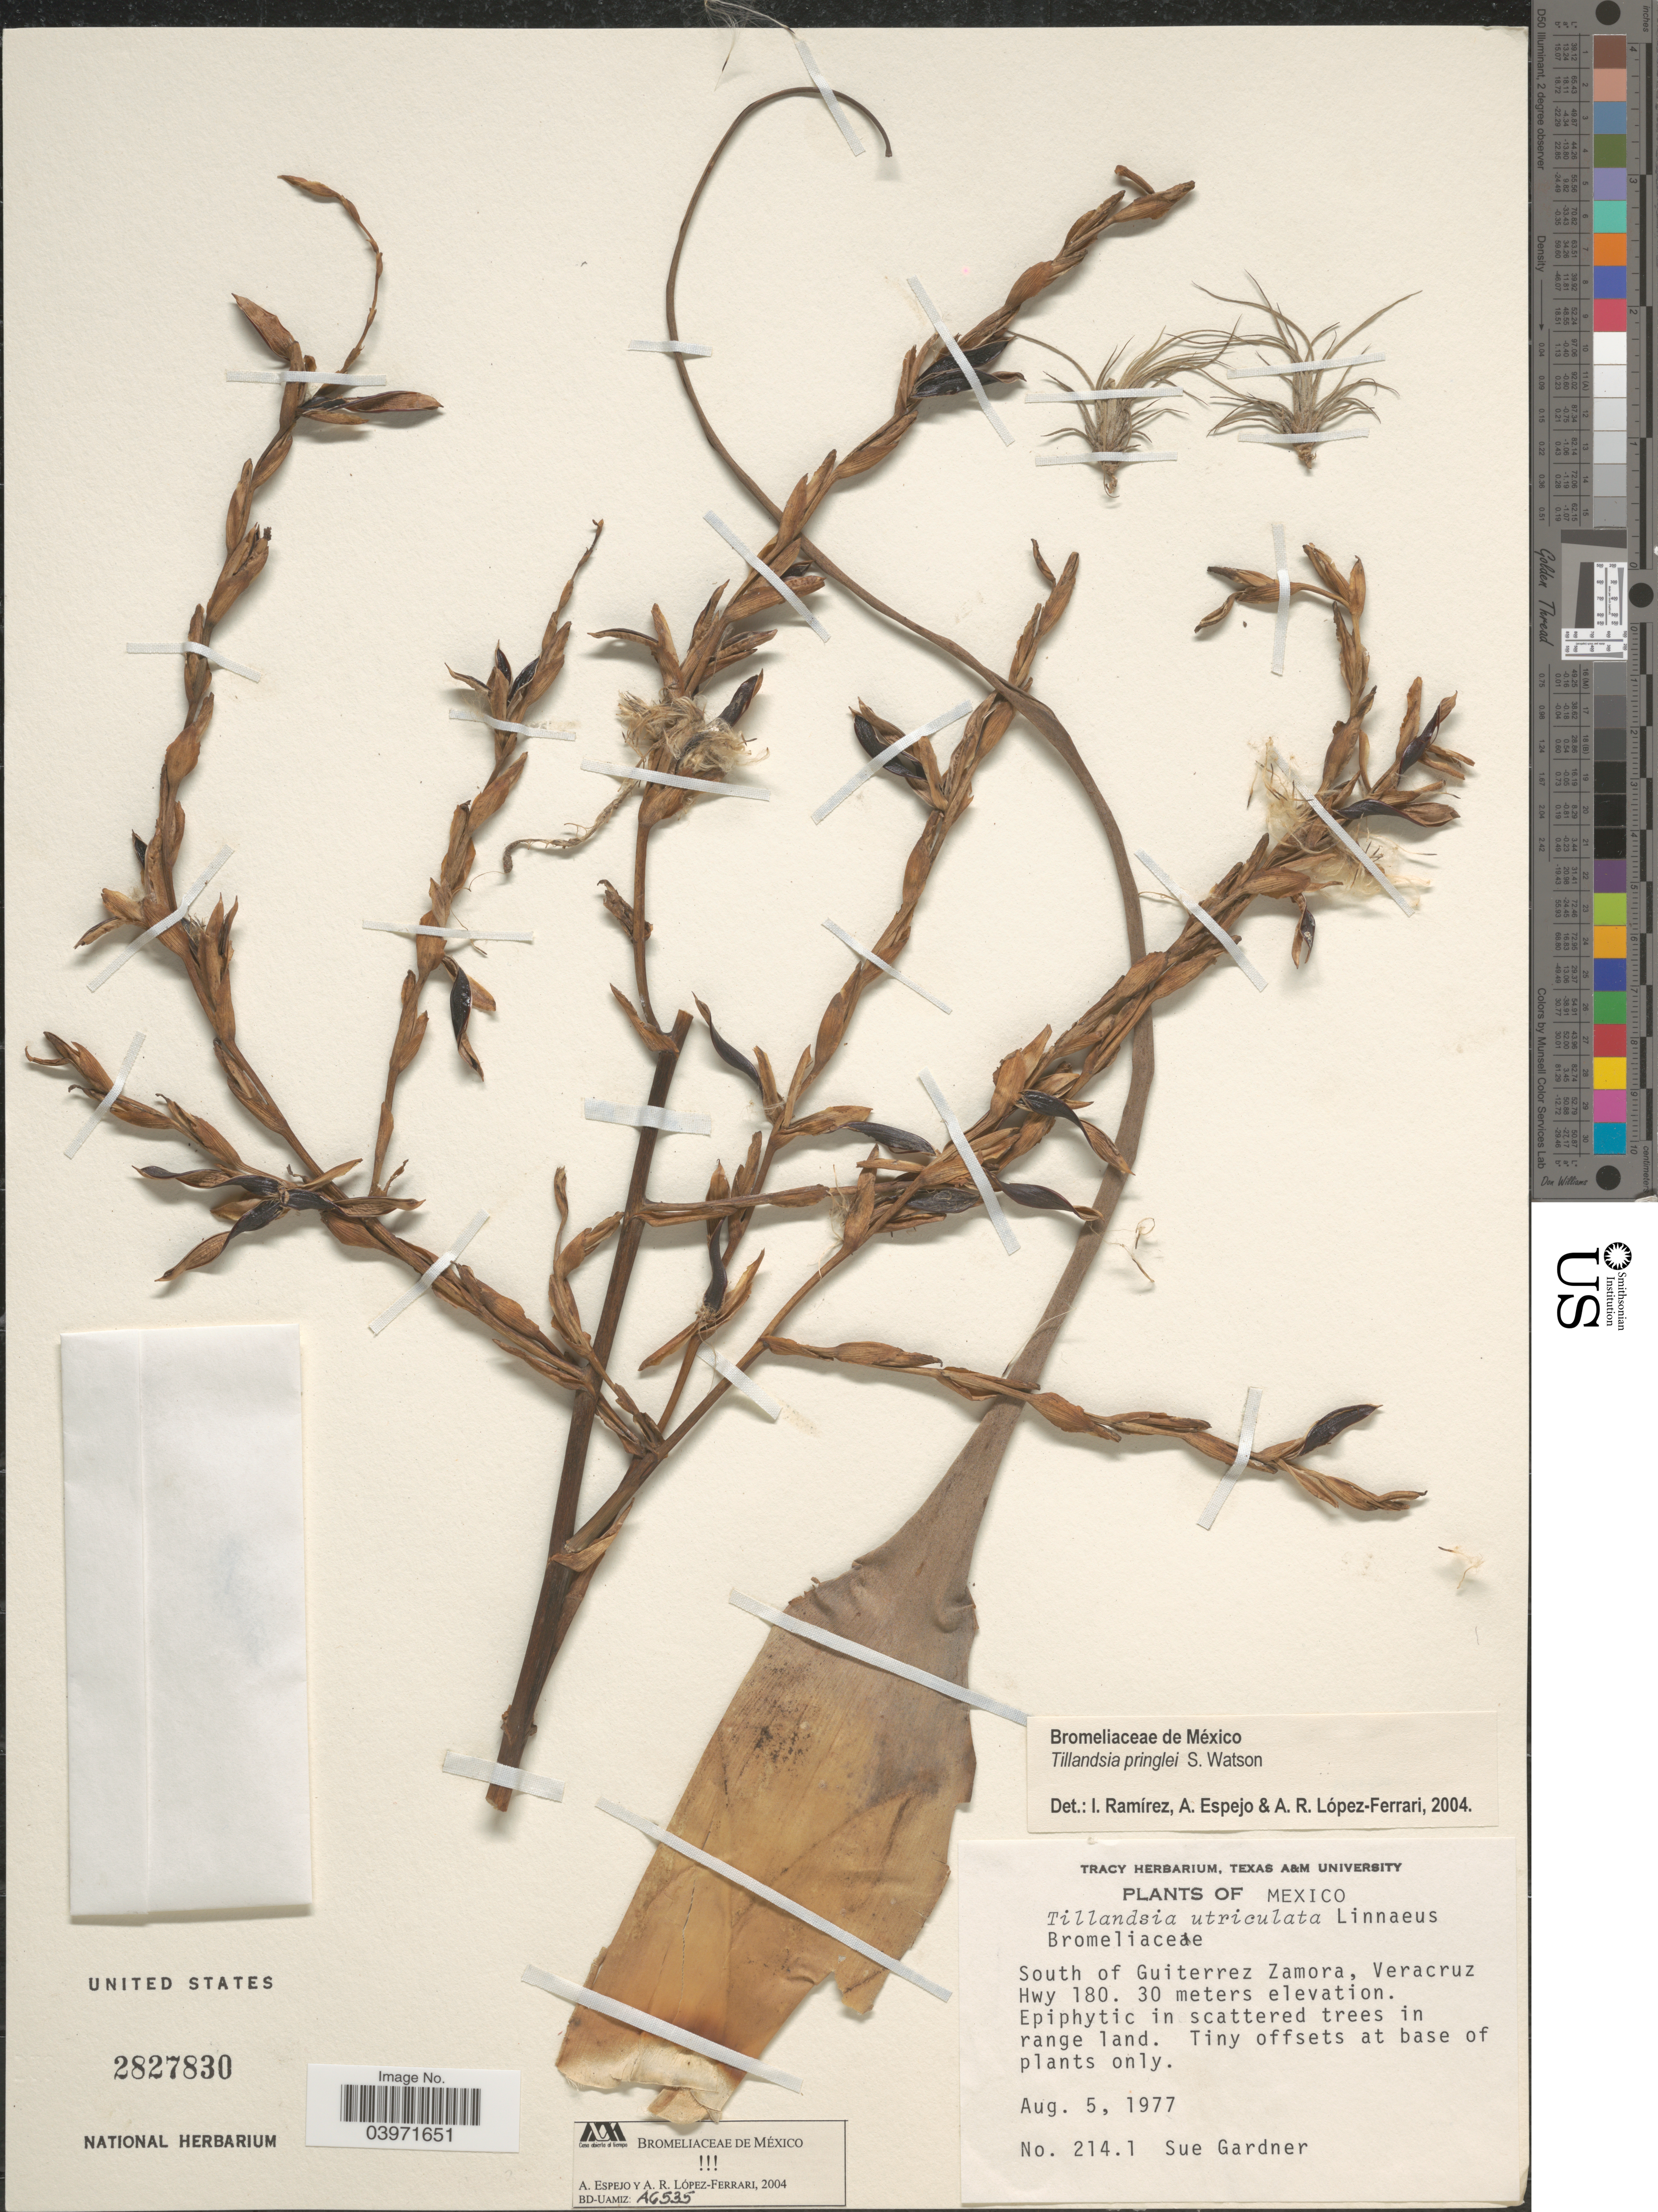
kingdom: Plantae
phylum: Tracheophyta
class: Liliopsida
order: Poales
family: Bromeliaceae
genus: Tillandsia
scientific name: Tillandsia utriculata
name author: L.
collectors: S. Gardner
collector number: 214.1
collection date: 1977-08-05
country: Mexico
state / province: Veracruz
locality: South of Guiterrez Zamora, Veracruz Hwy 180.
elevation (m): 30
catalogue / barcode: US 2827830